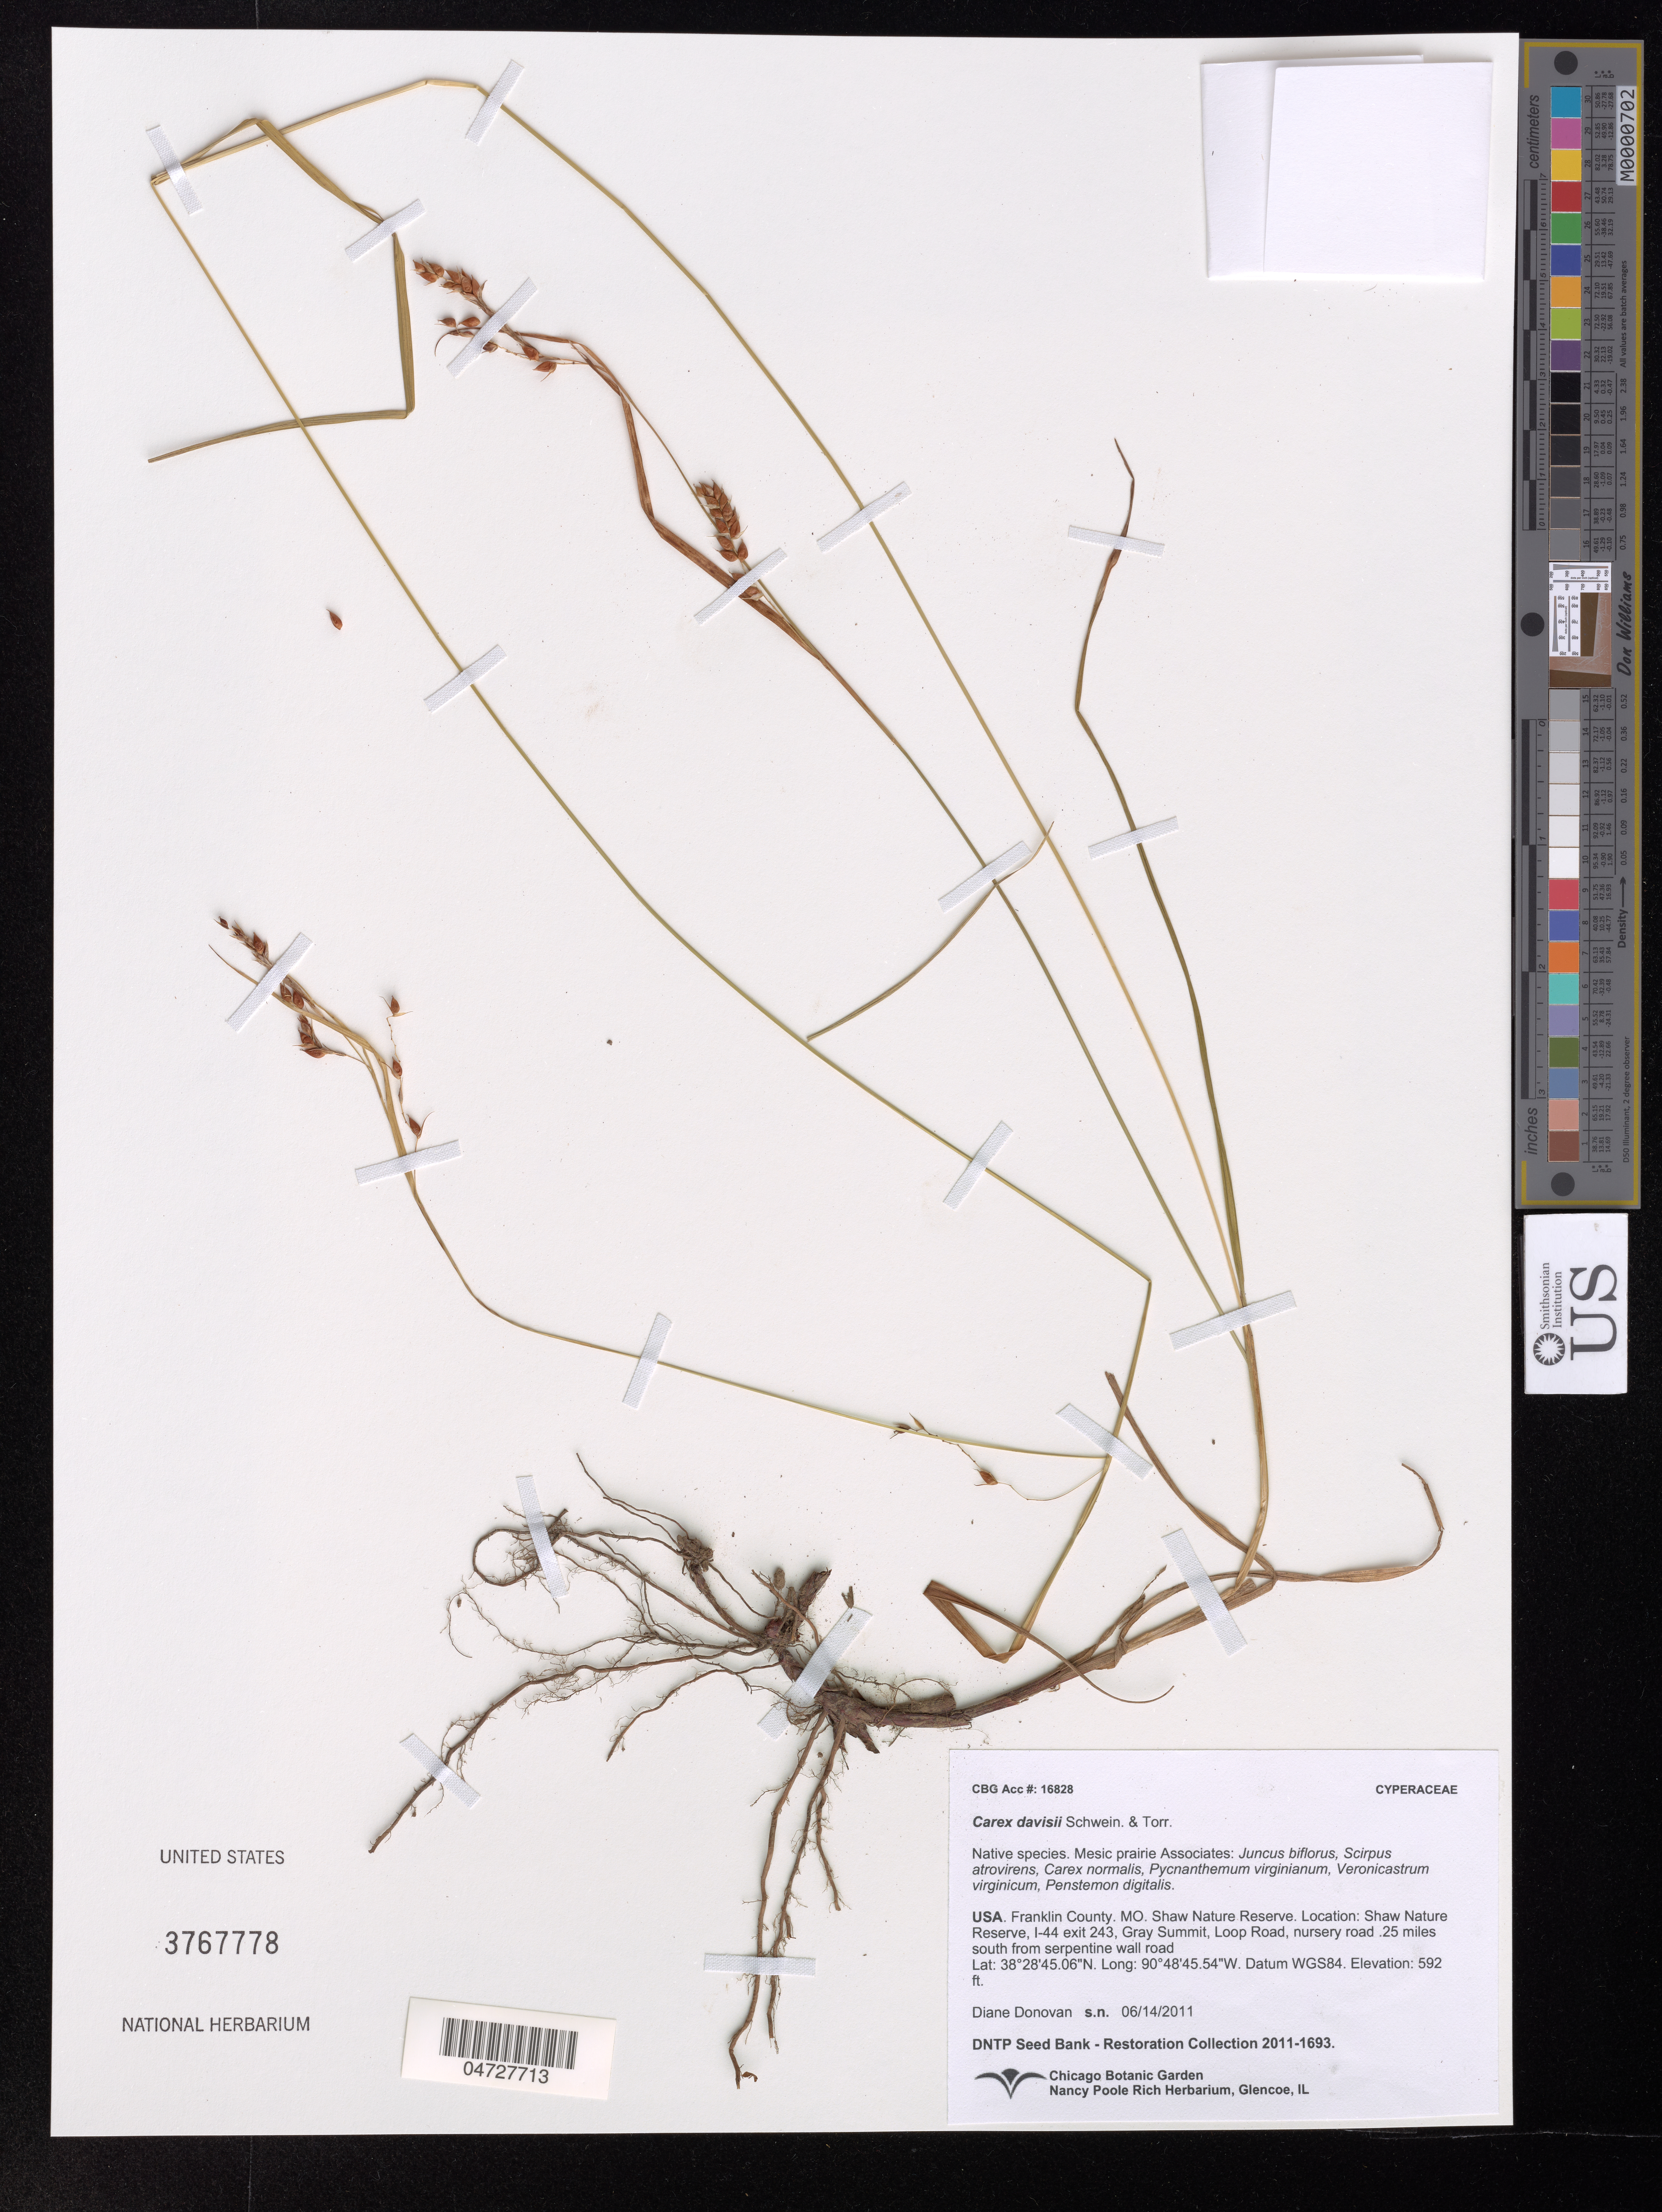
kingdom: Plantae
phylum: Tracheophyta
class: Liliopsida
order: Poales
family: Cyperaceae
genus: Carex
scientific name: Carex davisii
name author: Schwein. & Torr.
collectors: D. Donovan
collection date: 2011-06-14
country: United States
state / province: Missouri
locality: Franklin County. MO. Shaw Nature Reserve, I-44 exit 243, Gray Summit, Loop Road, nursery road. 25 miles south from serpentine wall road.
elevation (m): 180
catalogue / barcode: US 3767778